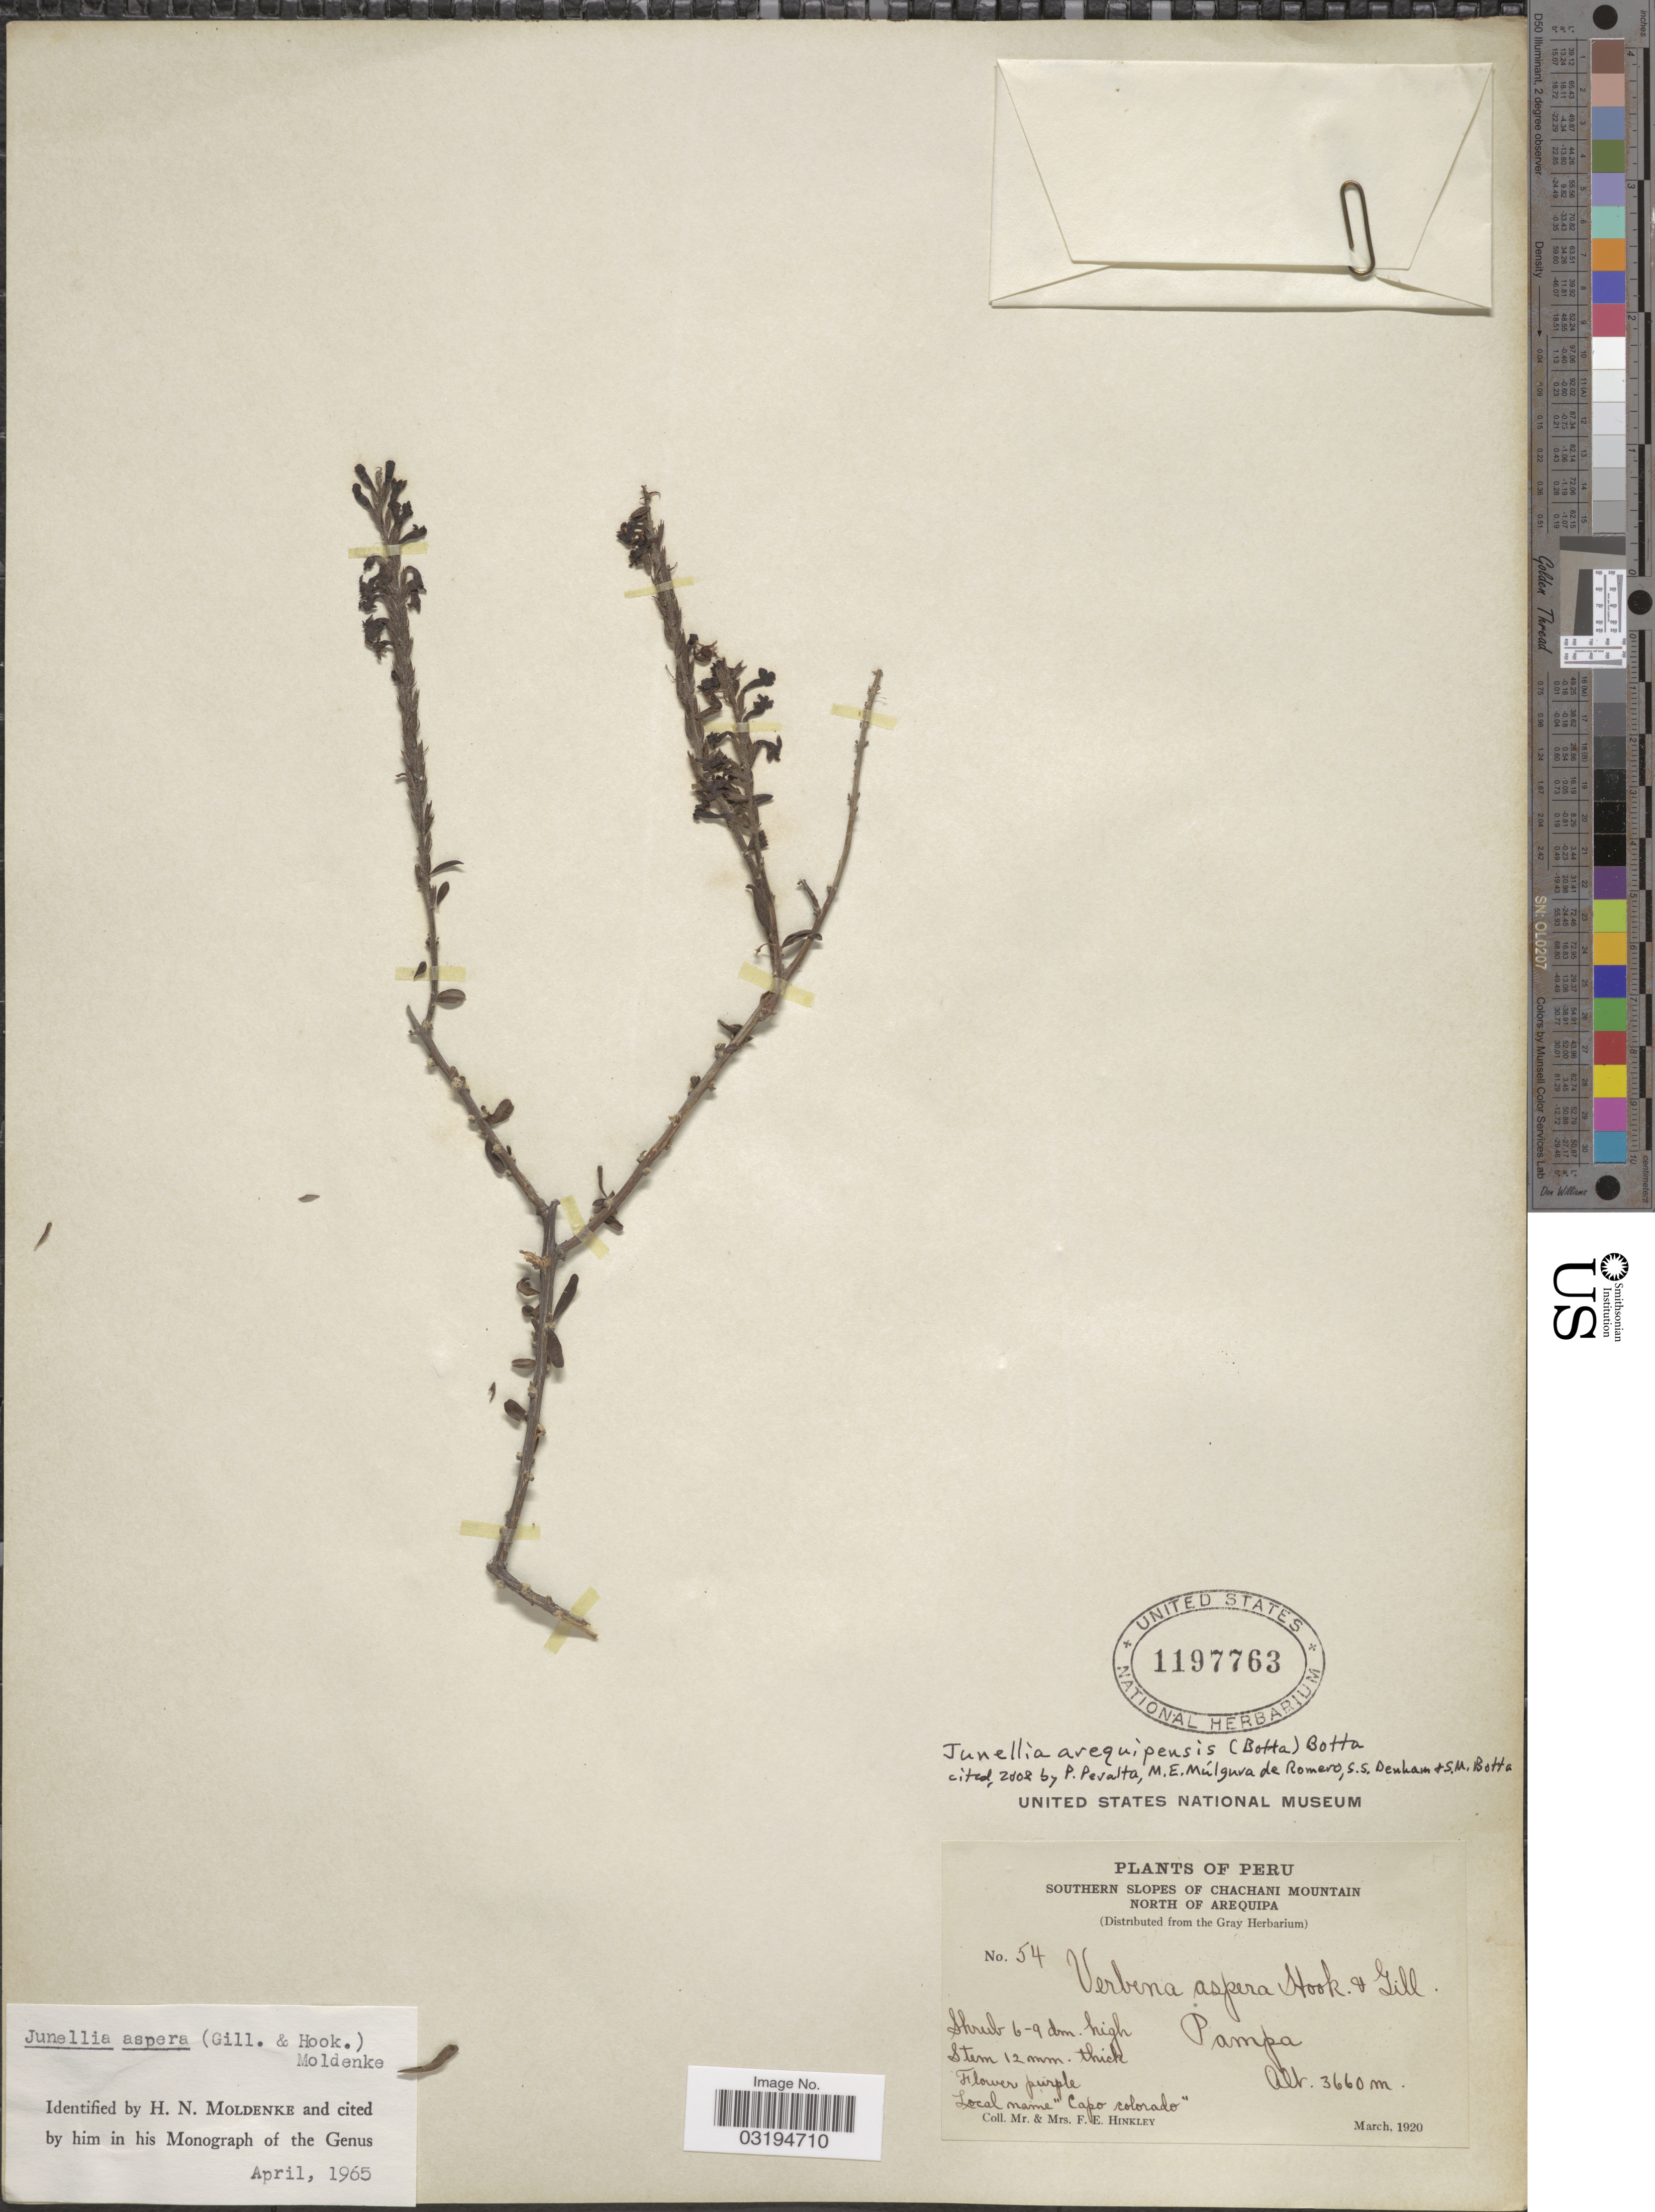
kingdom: Plantae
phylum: Tracheophyta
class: Magnoliopsida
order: Lamiales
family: Verbenaceae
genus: Junellia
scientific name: Junellia arequipense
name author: (Botta) Botta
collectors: F. Hinkley & F. Hinkley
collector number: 54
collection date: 1920-03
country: Peru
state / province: Arequipa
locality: Southern slopes of Chachani Mountain North of Arequipa. Pampa.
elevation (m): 3660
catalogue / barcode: US 1197763